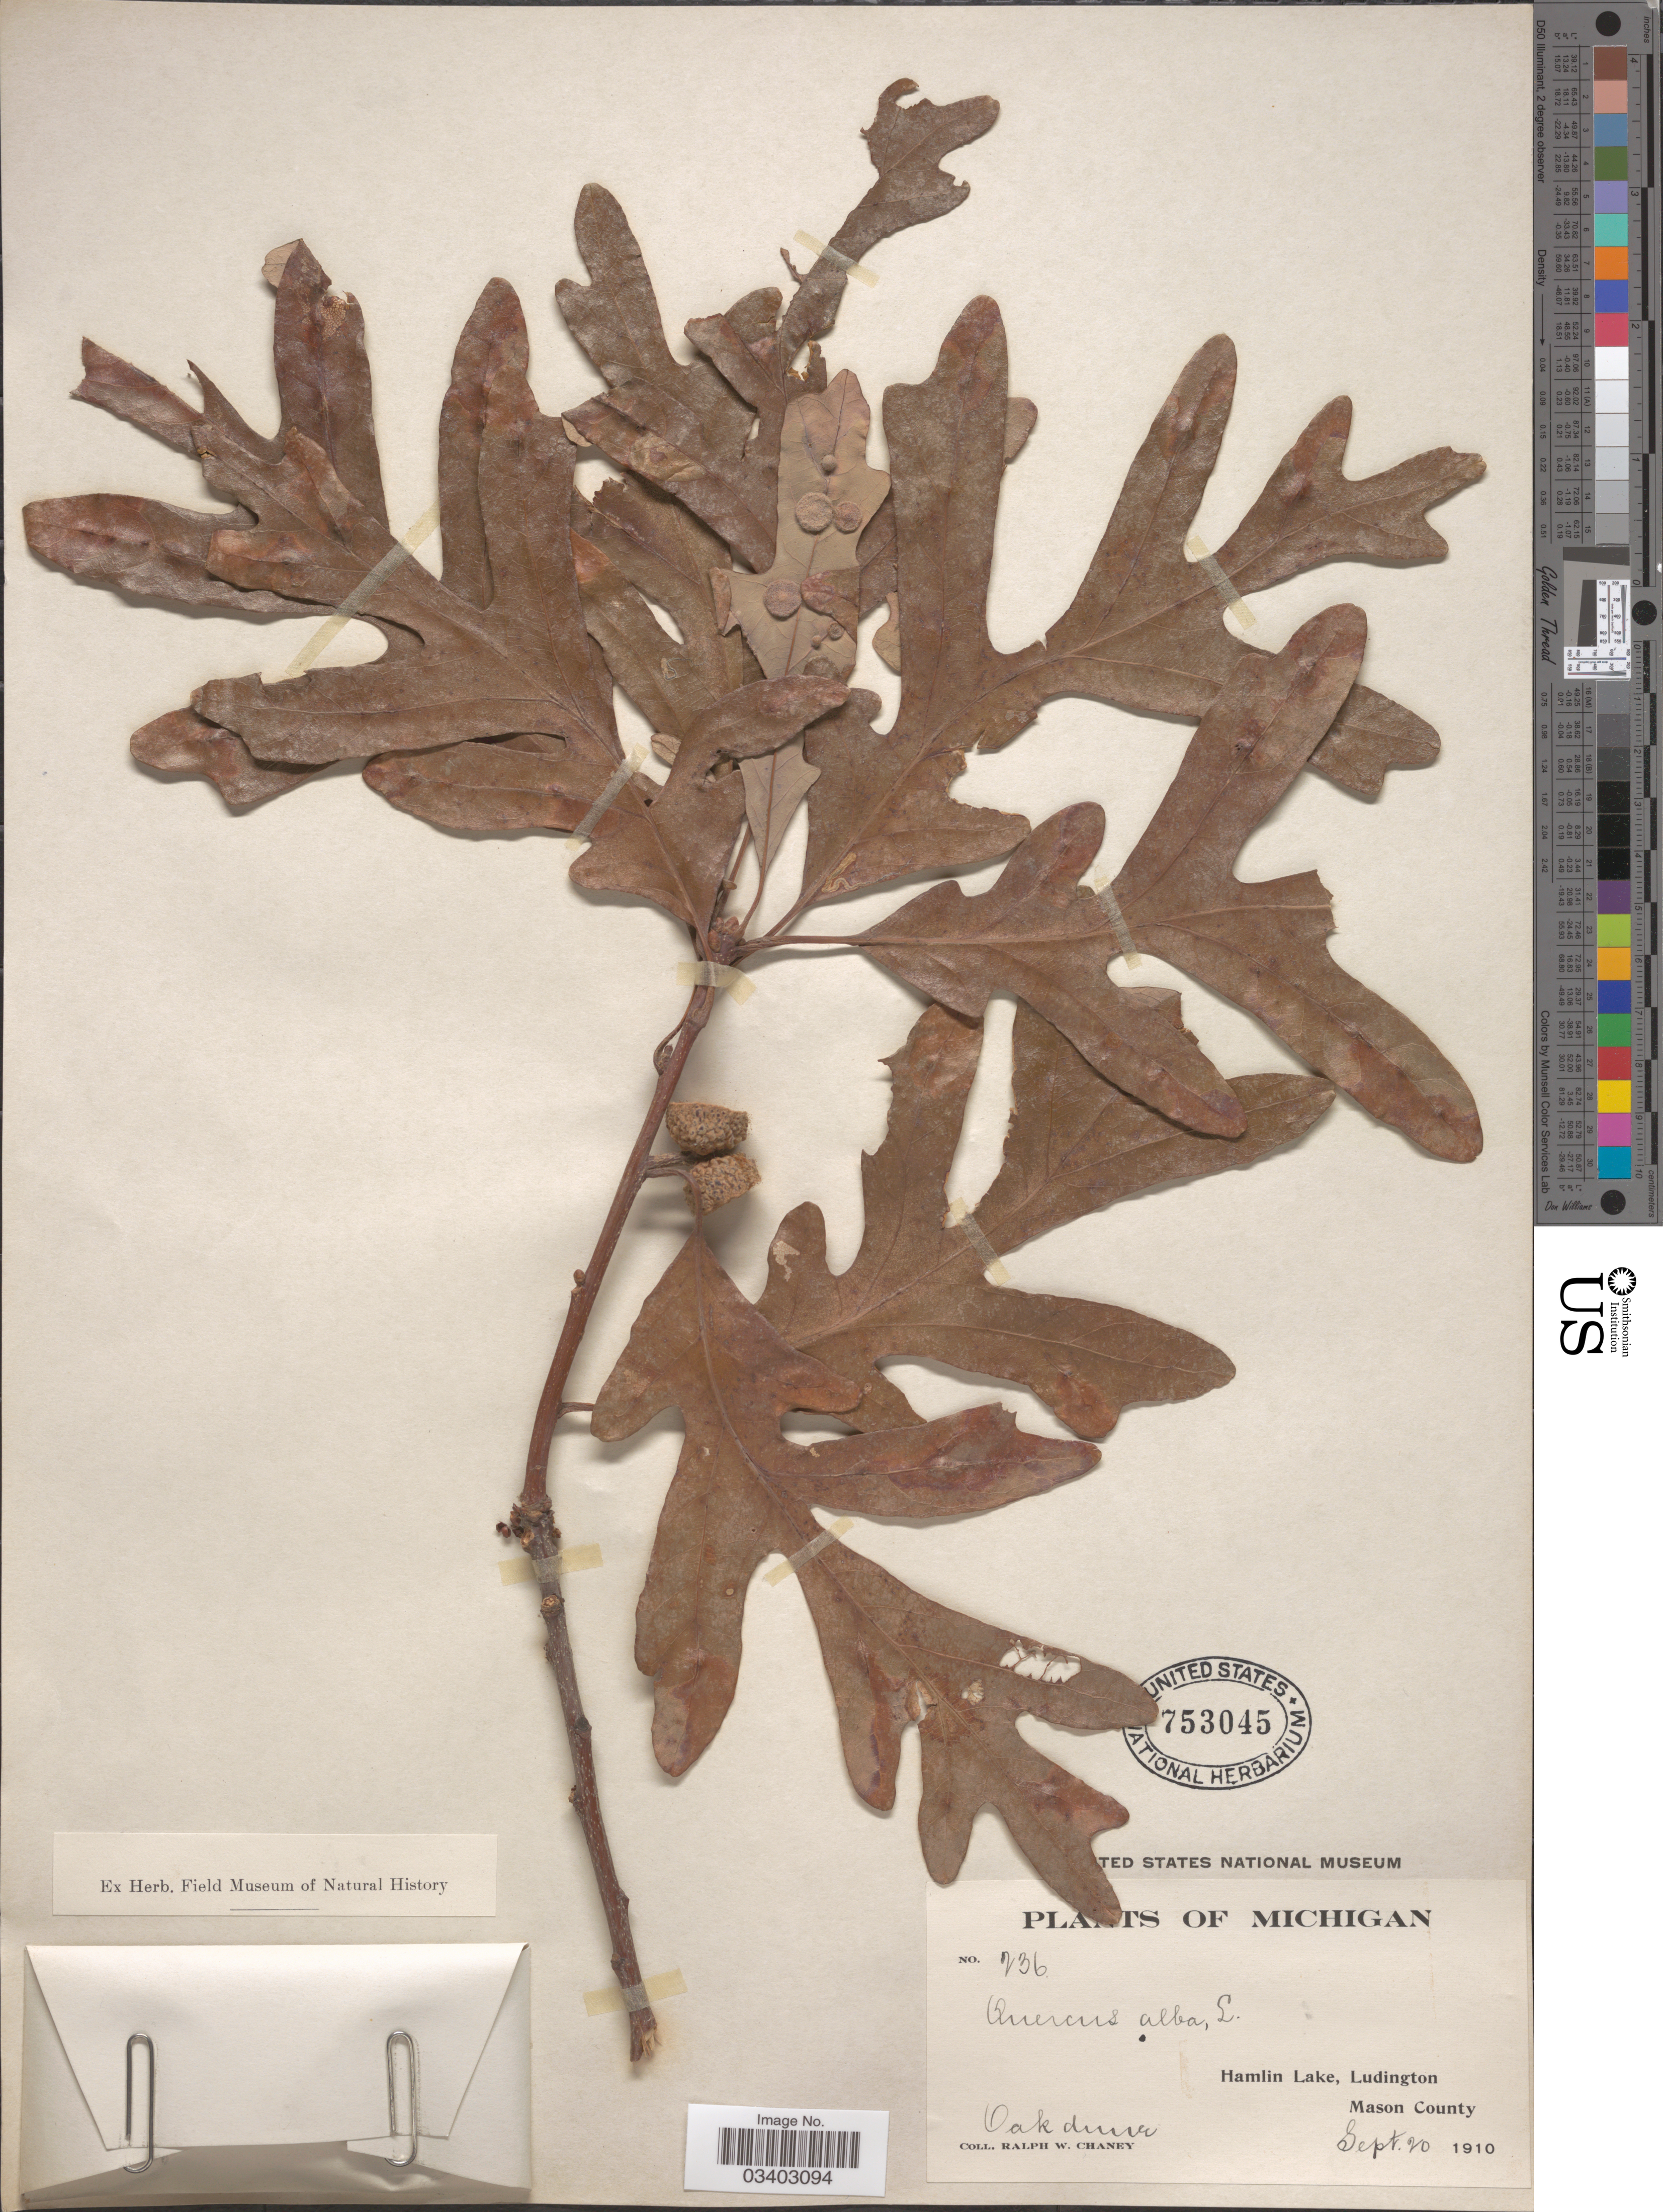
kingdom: Plantae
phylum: Tracheophyta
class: Magnoliopsida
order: Fagales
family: Fagaceae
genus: Quercus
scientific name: Quercus alba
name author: L.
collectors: R. Chaney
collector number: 236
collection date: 1910-09-20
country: United States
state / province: Michigan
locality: Hamlin Lake, Ludington. Mason County.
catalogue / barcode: US 753045